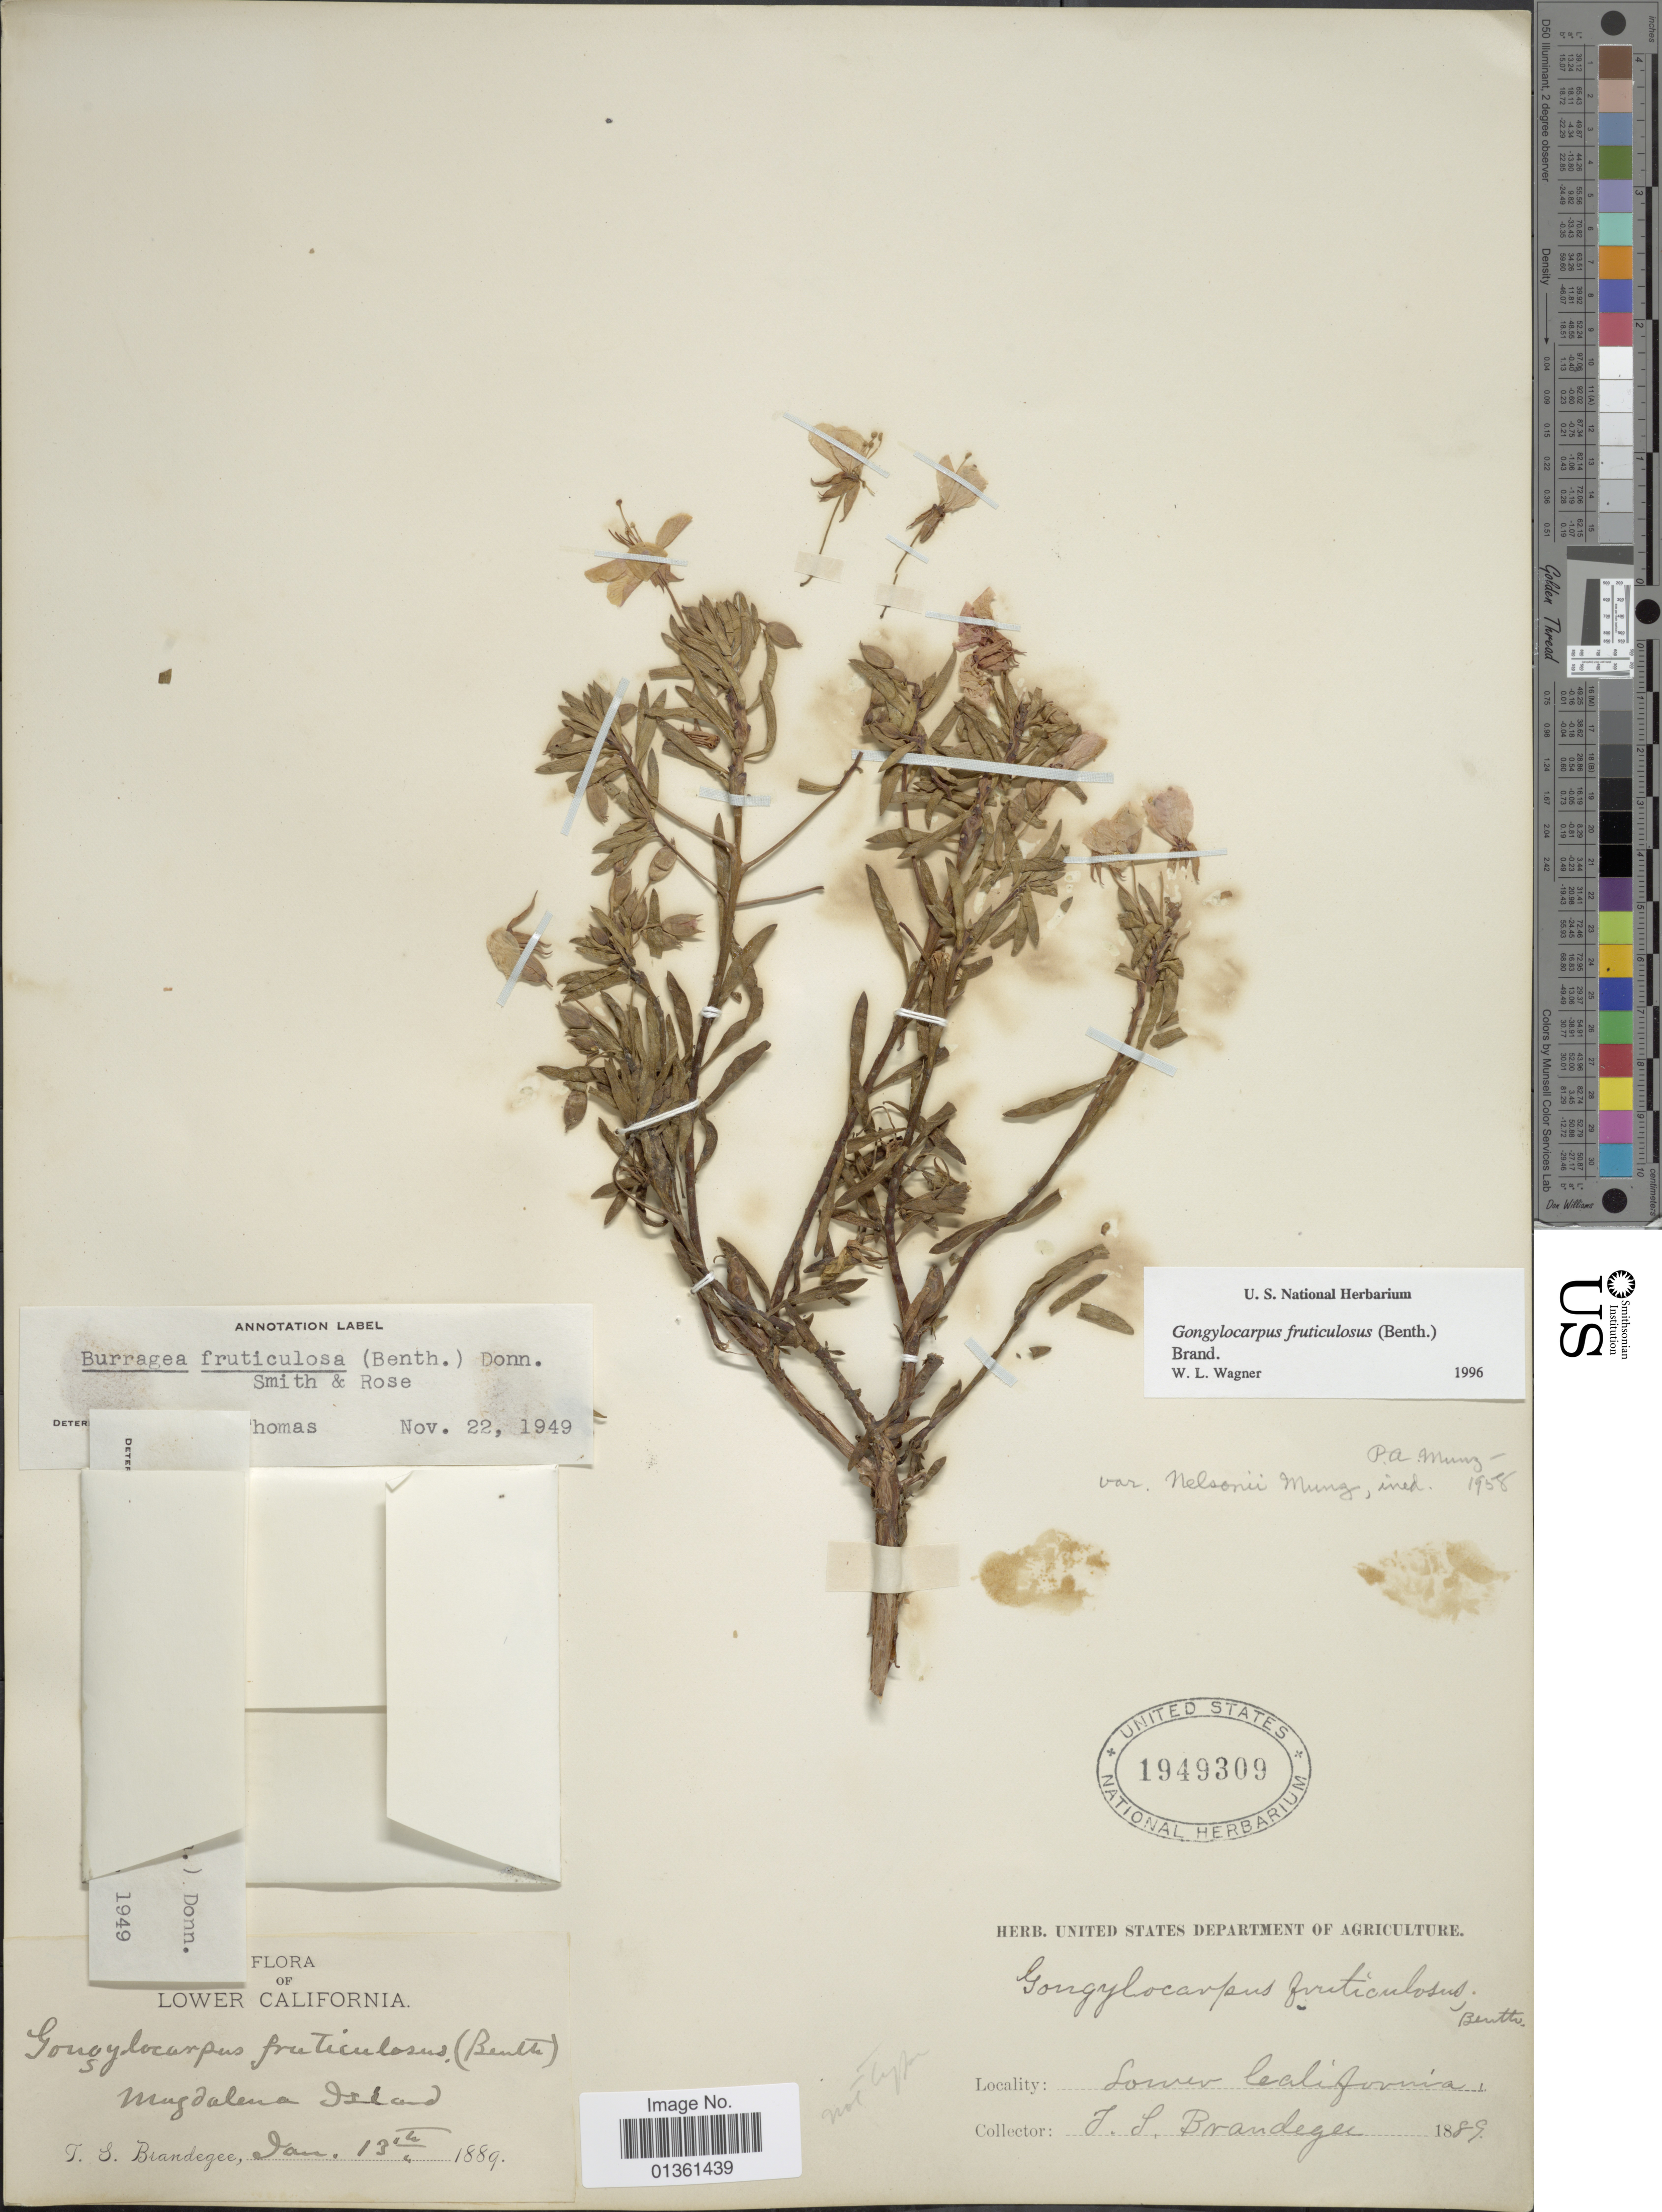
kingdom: Plantae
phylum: Tracheophyta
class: Magnoliopsida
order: Myrtales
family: Onagraceae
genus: Gongylocarpus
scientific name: Gongylocarpus fruticulosus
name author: (Benth.) K. Brandegee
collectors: T. S. Brandegee (herbarium)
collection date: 1889-03-13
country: Mexico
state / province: Baja California Sur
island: Magdalena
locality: Lower California. Magdalena Island.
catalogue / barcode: US 1949309